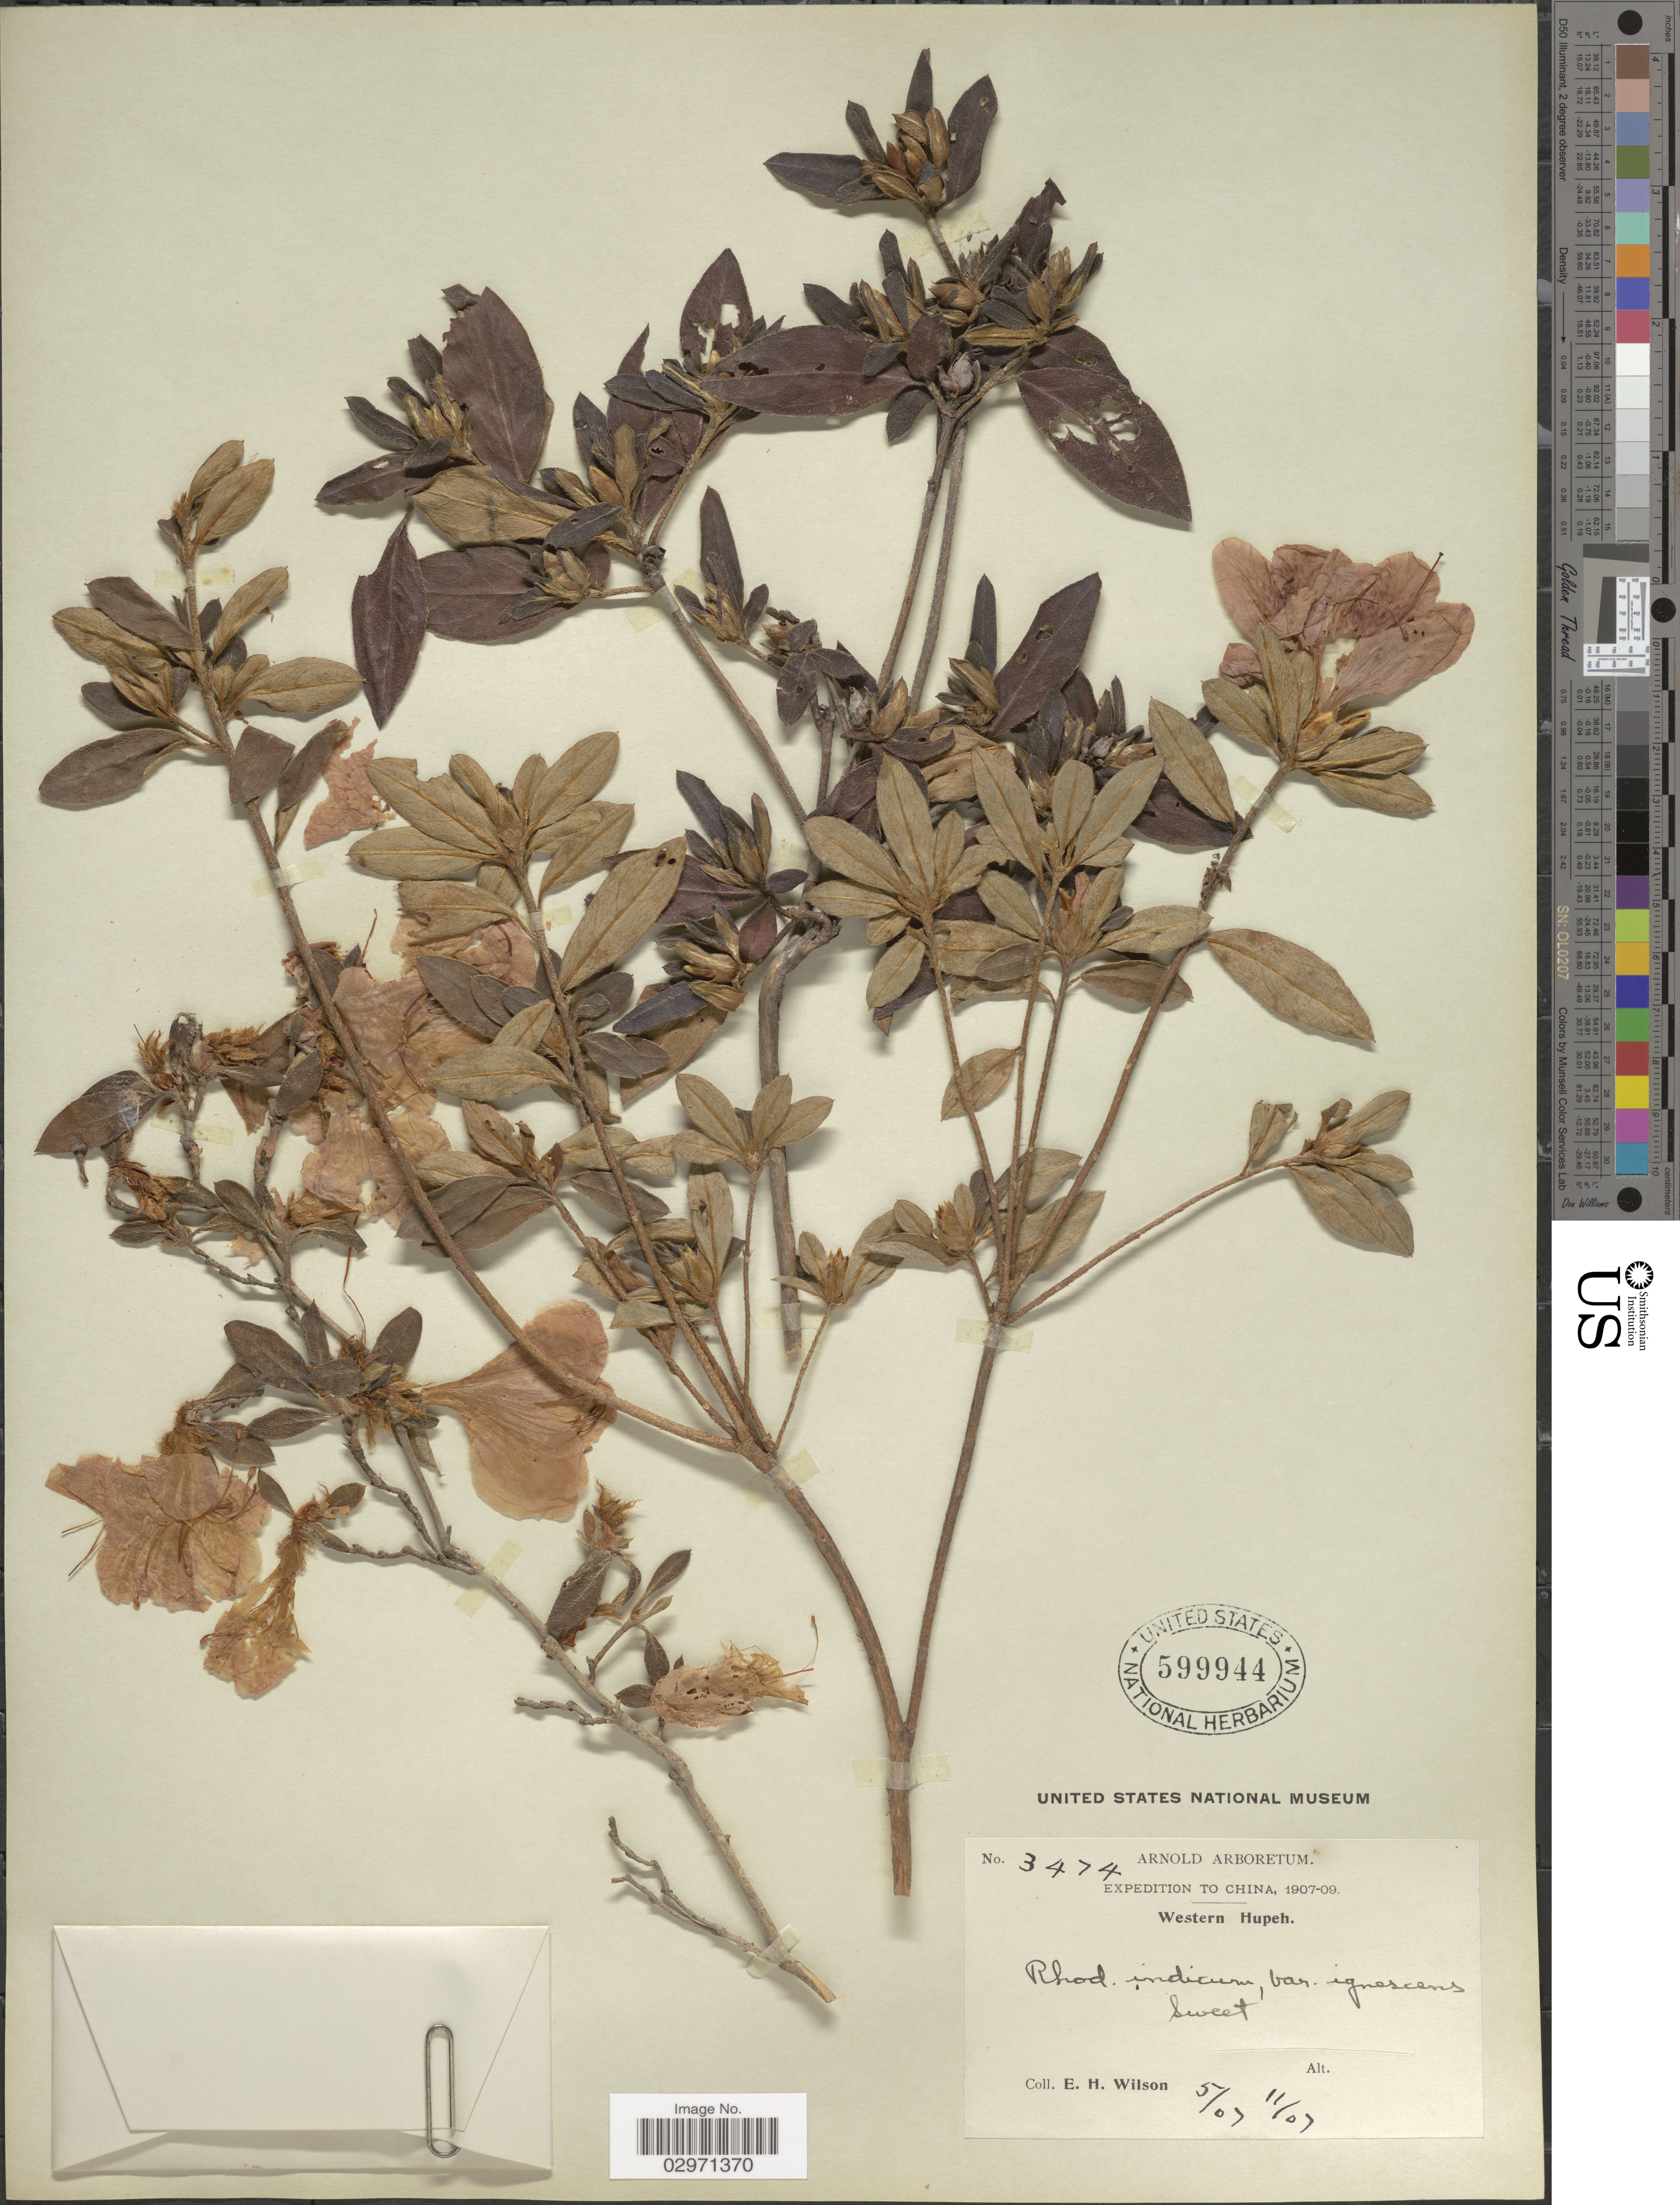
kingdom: Plantae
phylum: Tracheophyta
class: Magnoliopsida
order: Ericales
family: Ericaceae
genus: Rhododendron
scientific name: Rhododendron indicum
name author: (L.) Sweet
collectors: E. Wilson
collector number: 3474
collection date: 1907-05/1907-11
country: China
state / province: Hubei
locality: Western Hupeh.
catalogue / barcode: US 599944